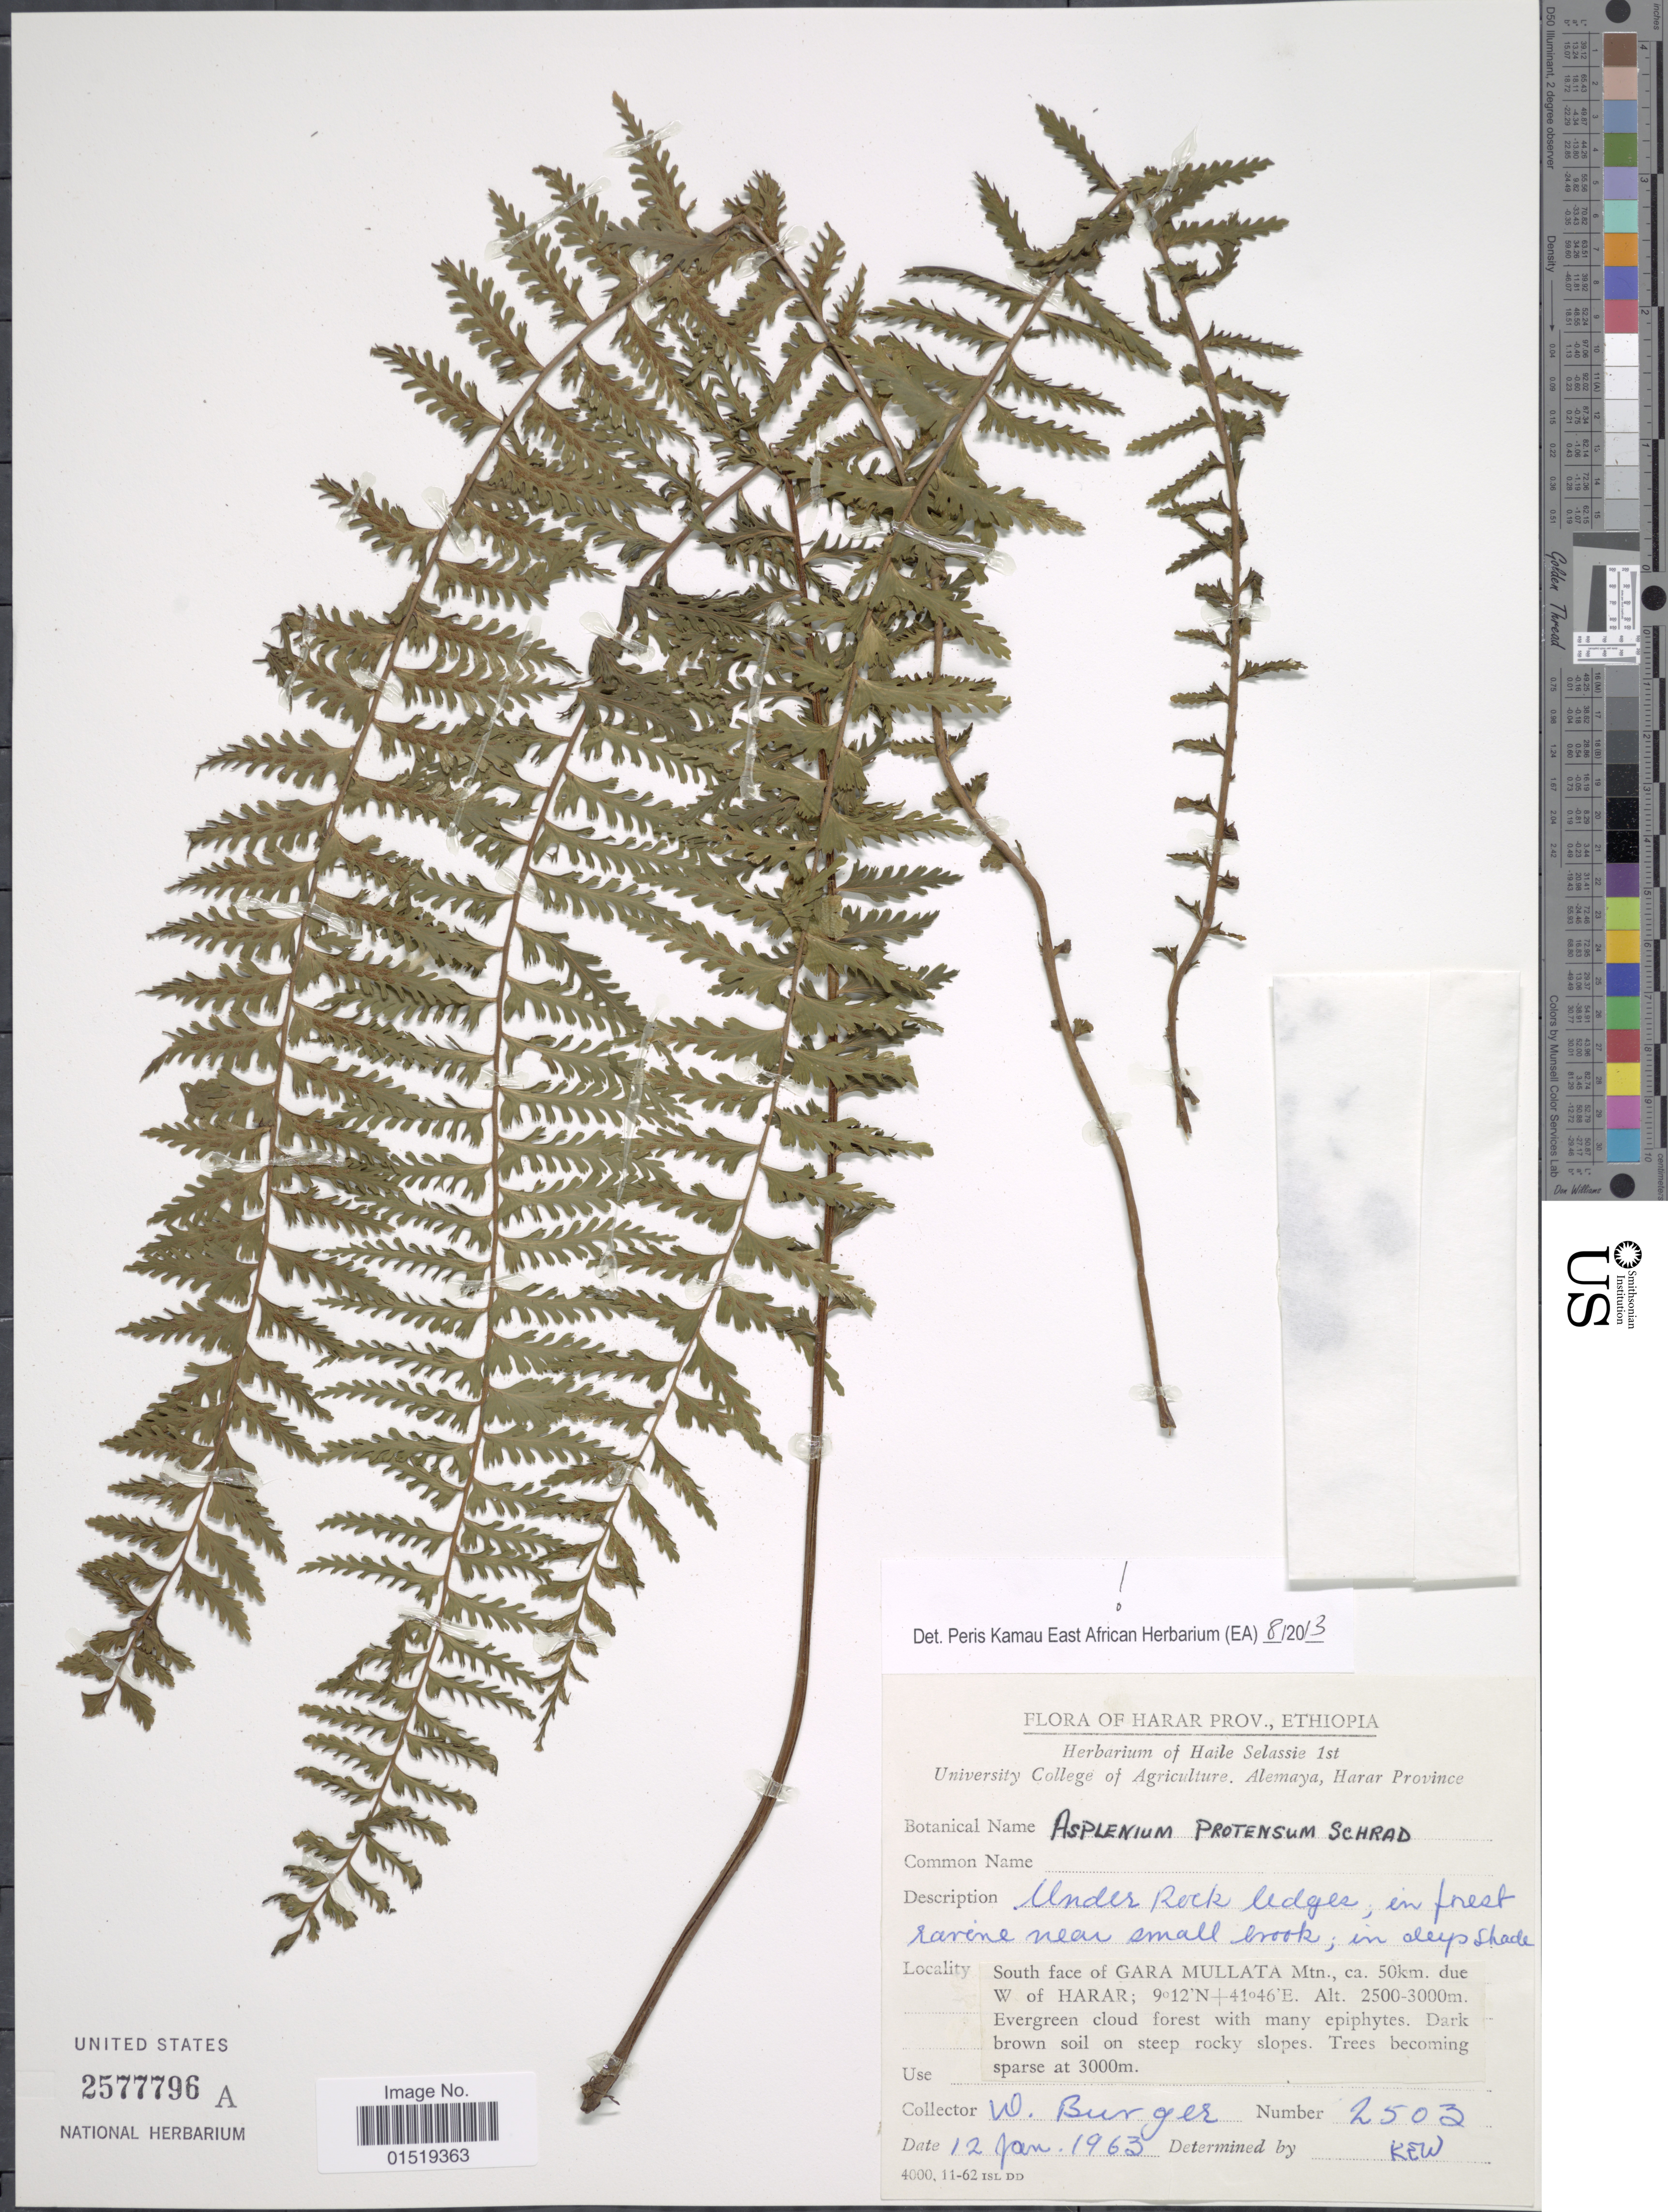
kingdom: Plantae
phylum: Tracheophyta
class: Polypodiopsida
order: Polypodiales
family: Aspleniaceae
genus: Asplenium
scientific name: Asplenium protensum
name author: Schrad.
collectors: W. Burger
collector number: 2503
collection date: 1963-01-12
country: Ethiopia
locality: Harar Prov. South face of Gara Mullata Mtn., ca. 50km. due W of Harar.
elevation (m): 2500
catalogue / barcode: US 2577796A